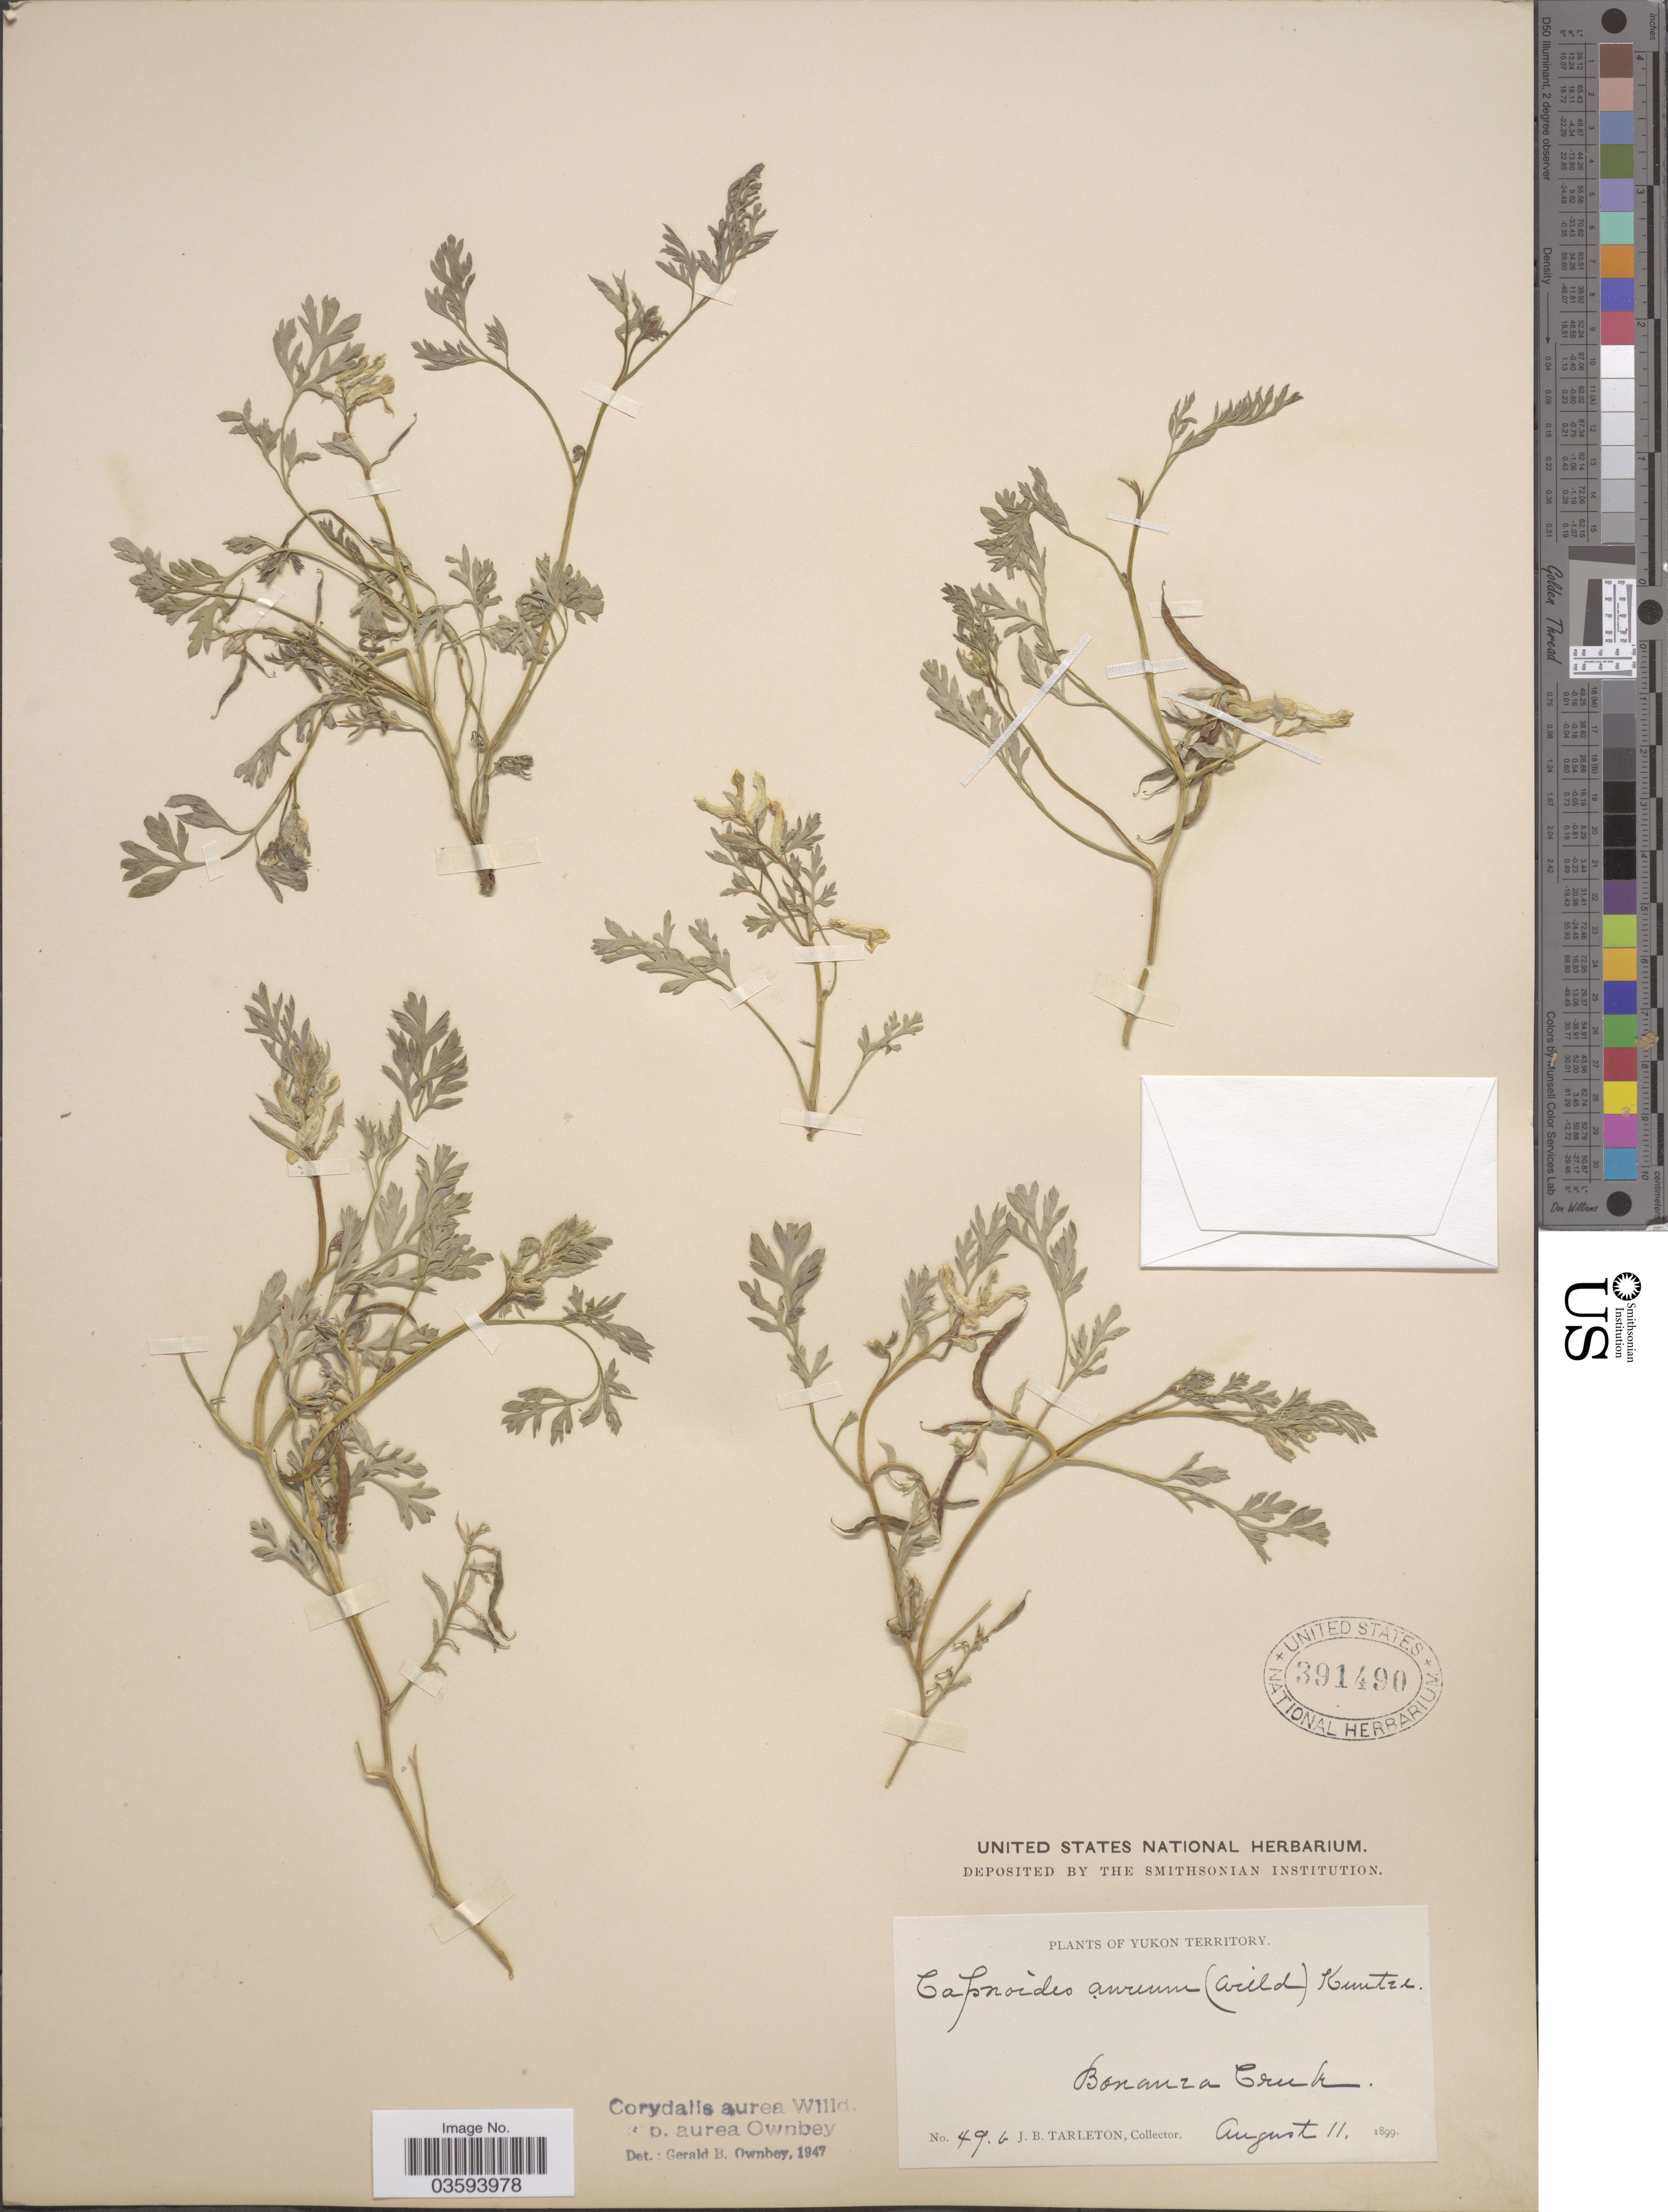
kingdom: Plantae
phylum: Tracheophyta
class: Magnoliopsida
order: Ranunculales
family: Papaveraceae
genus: Corydalis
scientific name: Corydalis aurea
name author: Willd.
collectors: J. Tarleton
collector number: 49b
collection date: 1899-08-11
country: Canada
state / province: Yukon Territory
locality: Bonanza Creek.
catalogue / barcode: US 391490